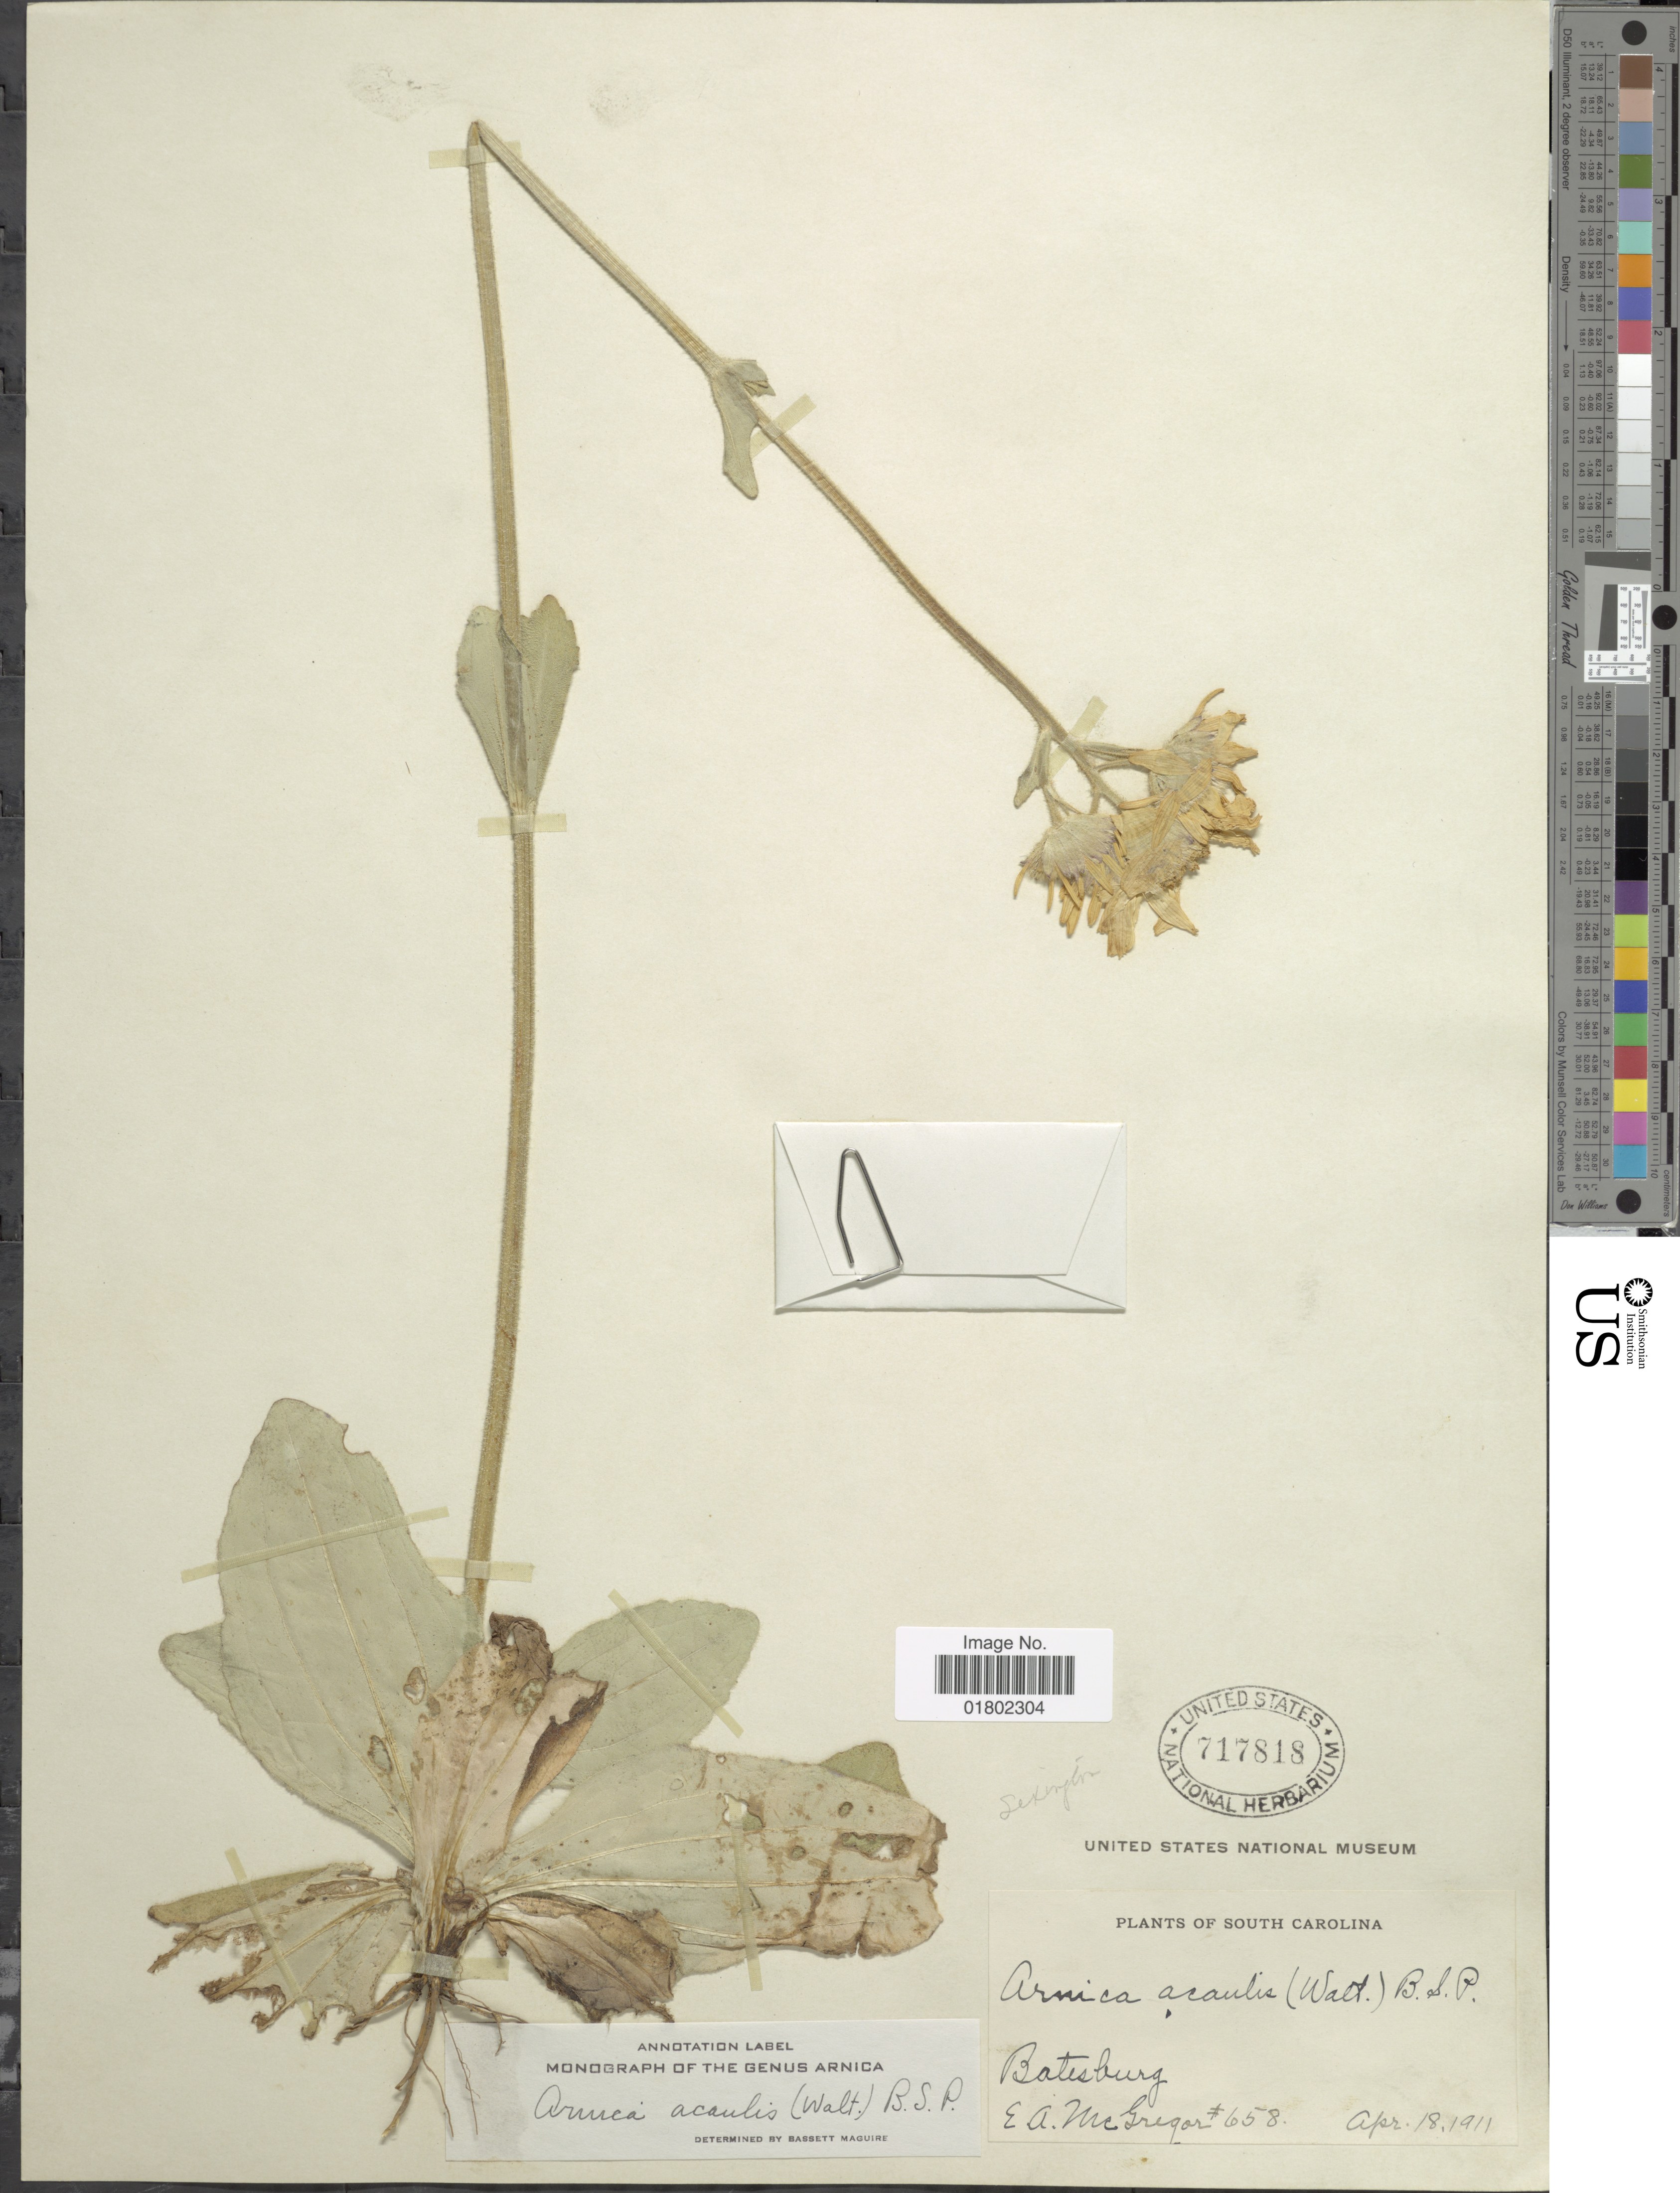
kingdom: Plantae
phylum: Tracheophyta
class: Magnoliopsida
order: Asterales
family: Asteraceae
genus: Arnica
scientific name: Arnica acaulis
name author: (Walter) Britton, Stearns & Poggenb.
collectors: E. A. McGregor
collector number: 658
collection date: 1911-04-18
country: United States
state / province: South Carolina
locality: Batesburg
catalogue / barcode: US 717818